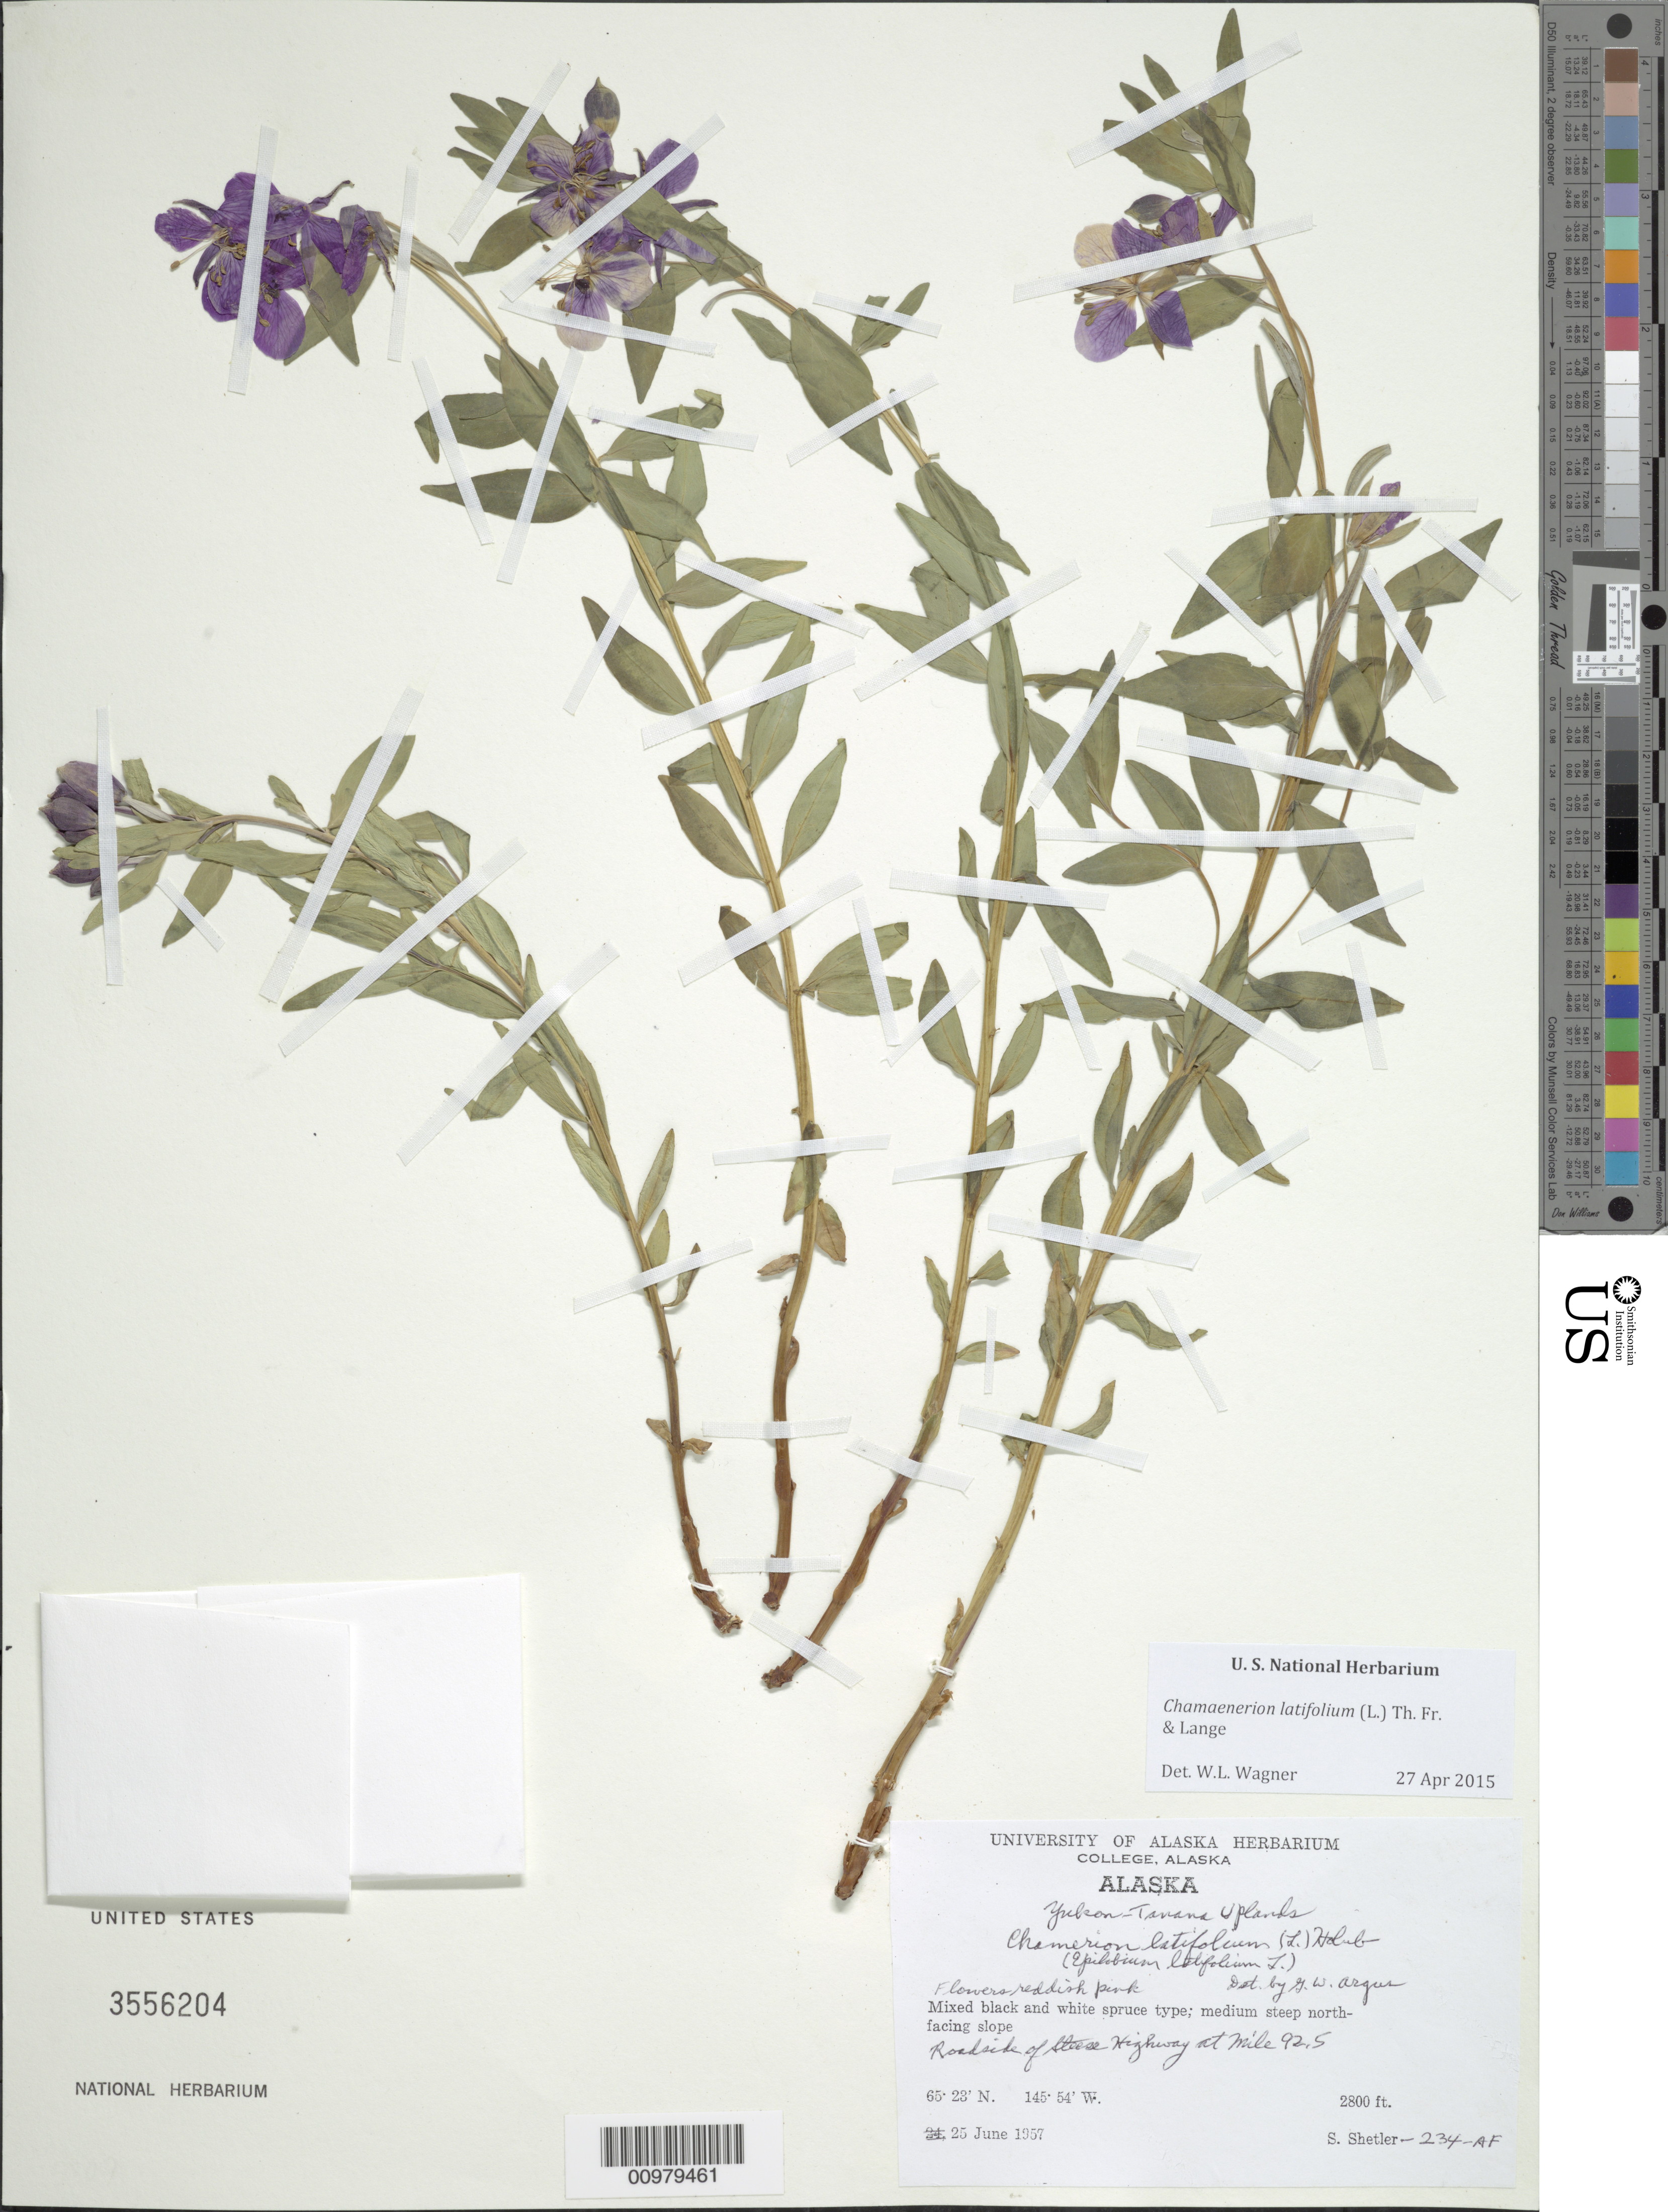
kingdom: Plantae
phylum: Tracheophyta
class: Magnoliopsida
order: Myrtales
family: Onagraceae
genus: Chamaenerion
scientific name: Chamaenerion latifolium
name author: (L.) Th. Fr. & Lange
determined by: Wagner, W. L., (BOT), Smithsonian Institution - National Museum of Natural History (UNITED STATES)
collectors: S. Shetler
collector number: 234-AF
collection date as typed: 25 June 1957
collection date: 1957-06-25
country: United States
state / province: Alaska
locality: Roadside of Steese Highway at mile 92.5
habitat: Medium steep north-facing slope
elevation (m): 853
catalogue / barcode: US 3556204